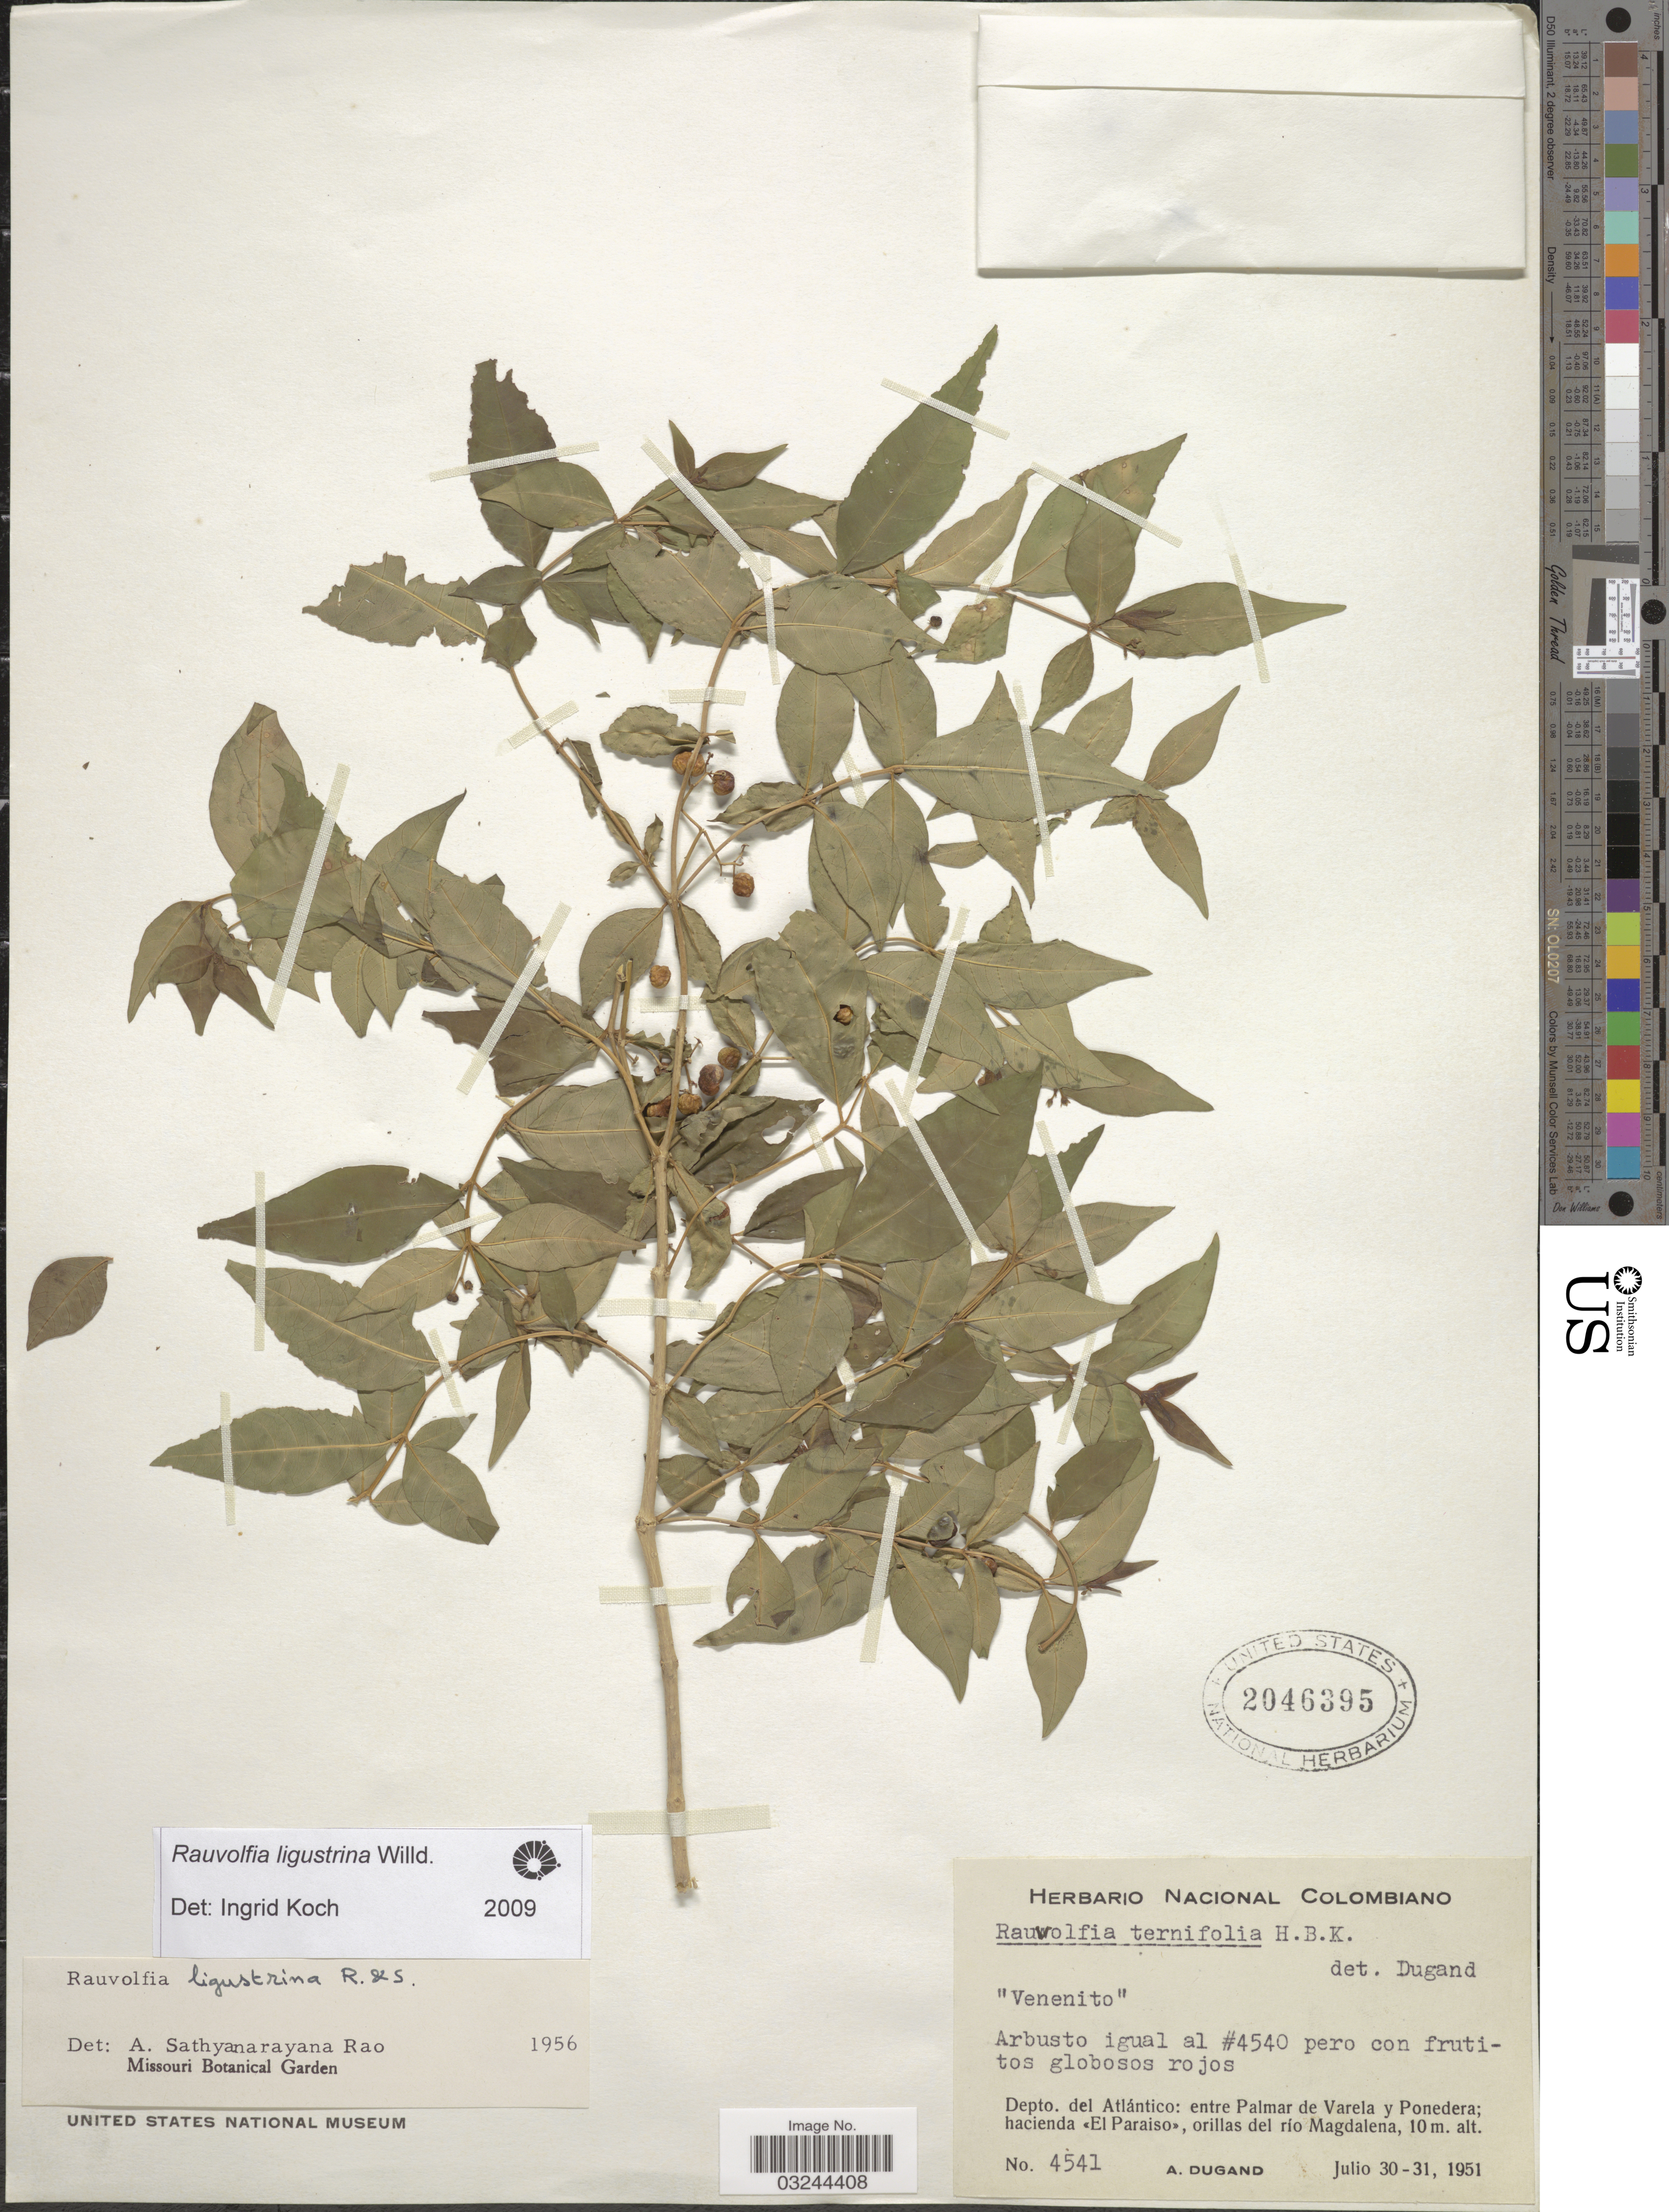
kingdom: Plantae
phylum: Tracheophyta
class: Magnoliopsida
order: Gentianales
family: Apocynaceae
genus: Rauvolfia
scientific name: Rauvolfia ligustrina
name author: Willd. ex Roem. & Schult.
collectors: A. Dugand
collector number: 4541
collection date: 1951-07-30/1951-07-31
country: Colombia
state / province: Atlántico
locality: Depto. del Atlántico: entre Palmar de Varela y Ponedera; hacienda El Paraíso, orillas del río Magdalena.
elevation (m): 10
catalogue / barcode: US 2046395